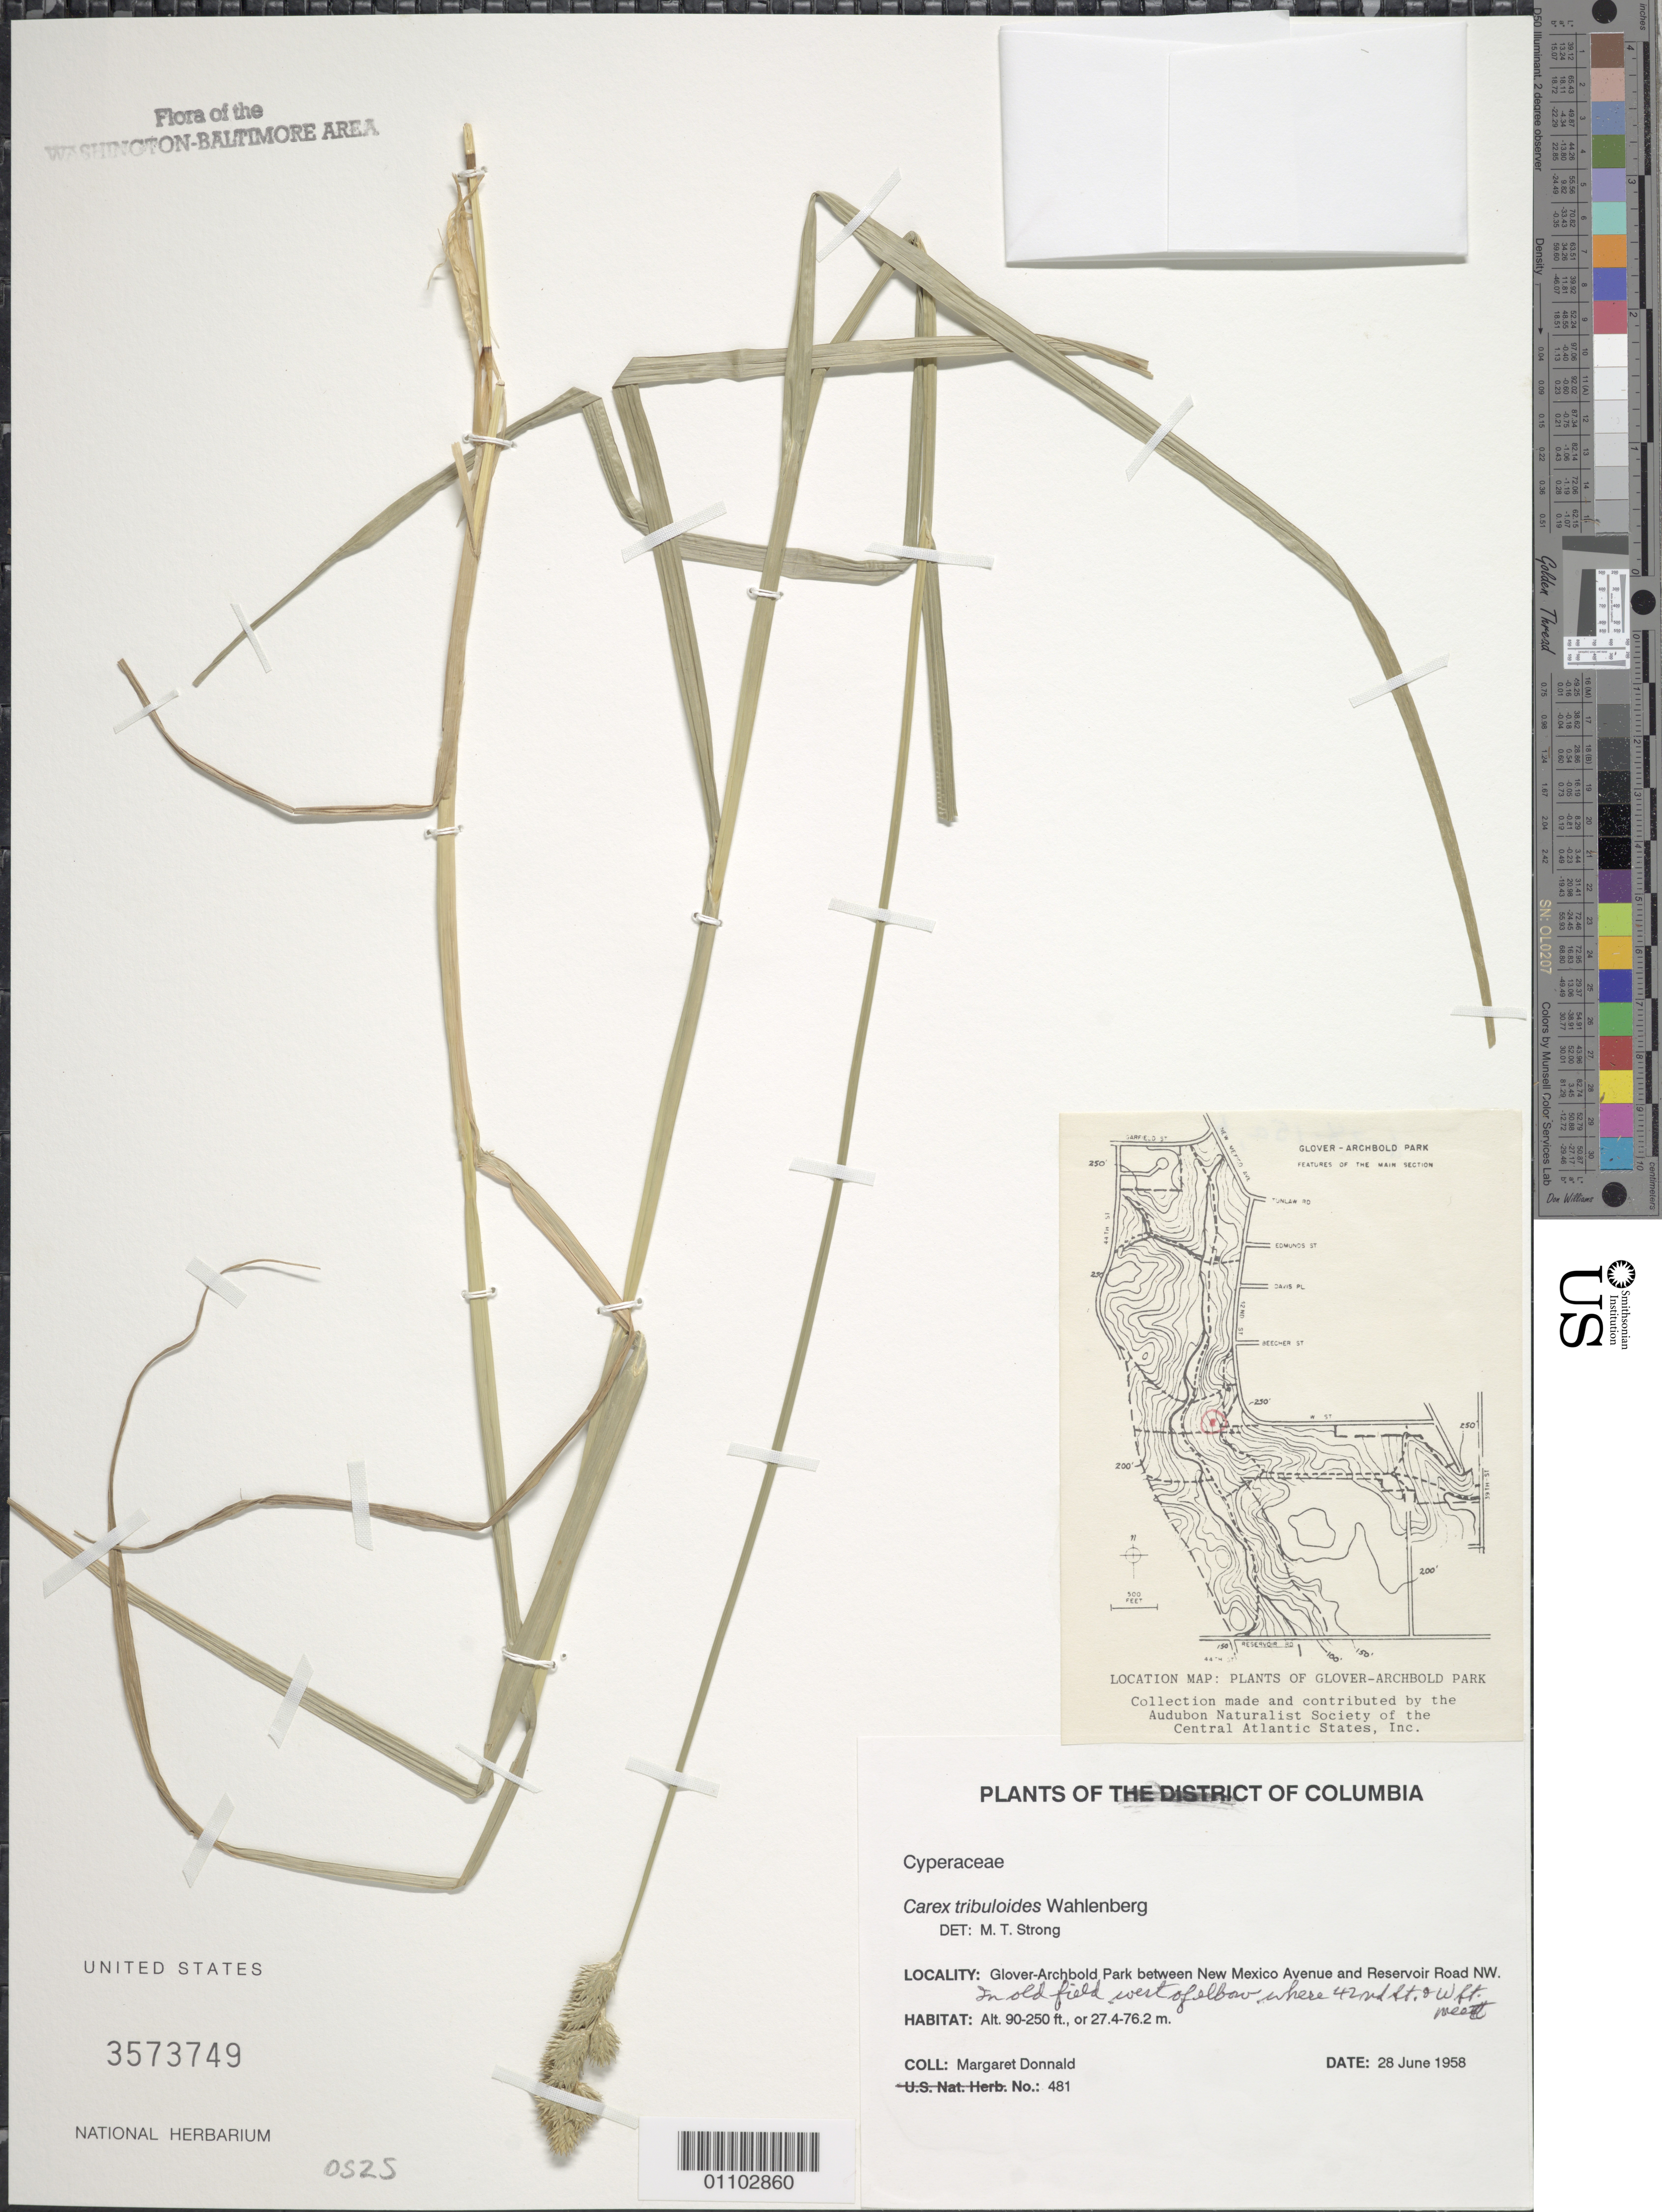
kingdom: Plantae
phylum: Tracheophyta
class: Liliopsida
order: Poales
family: Cyperaceae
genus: Carex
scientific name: Carex tribuloides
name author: Wahlenb.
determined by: Strong, M. T., (US), Smithsonian Institution - National Museum of Natural History (UNITED STATES)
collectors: M. Donnald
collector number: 481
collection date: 1958-06-28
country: United States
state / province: District of Columbia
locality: Glover-Archbold Park between New Mexico Avenue and Reservoir Road NW., in old field west of elbow where 42nd St. & W St. meet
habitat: In old field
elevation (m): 27.4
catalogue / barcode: US 3573749